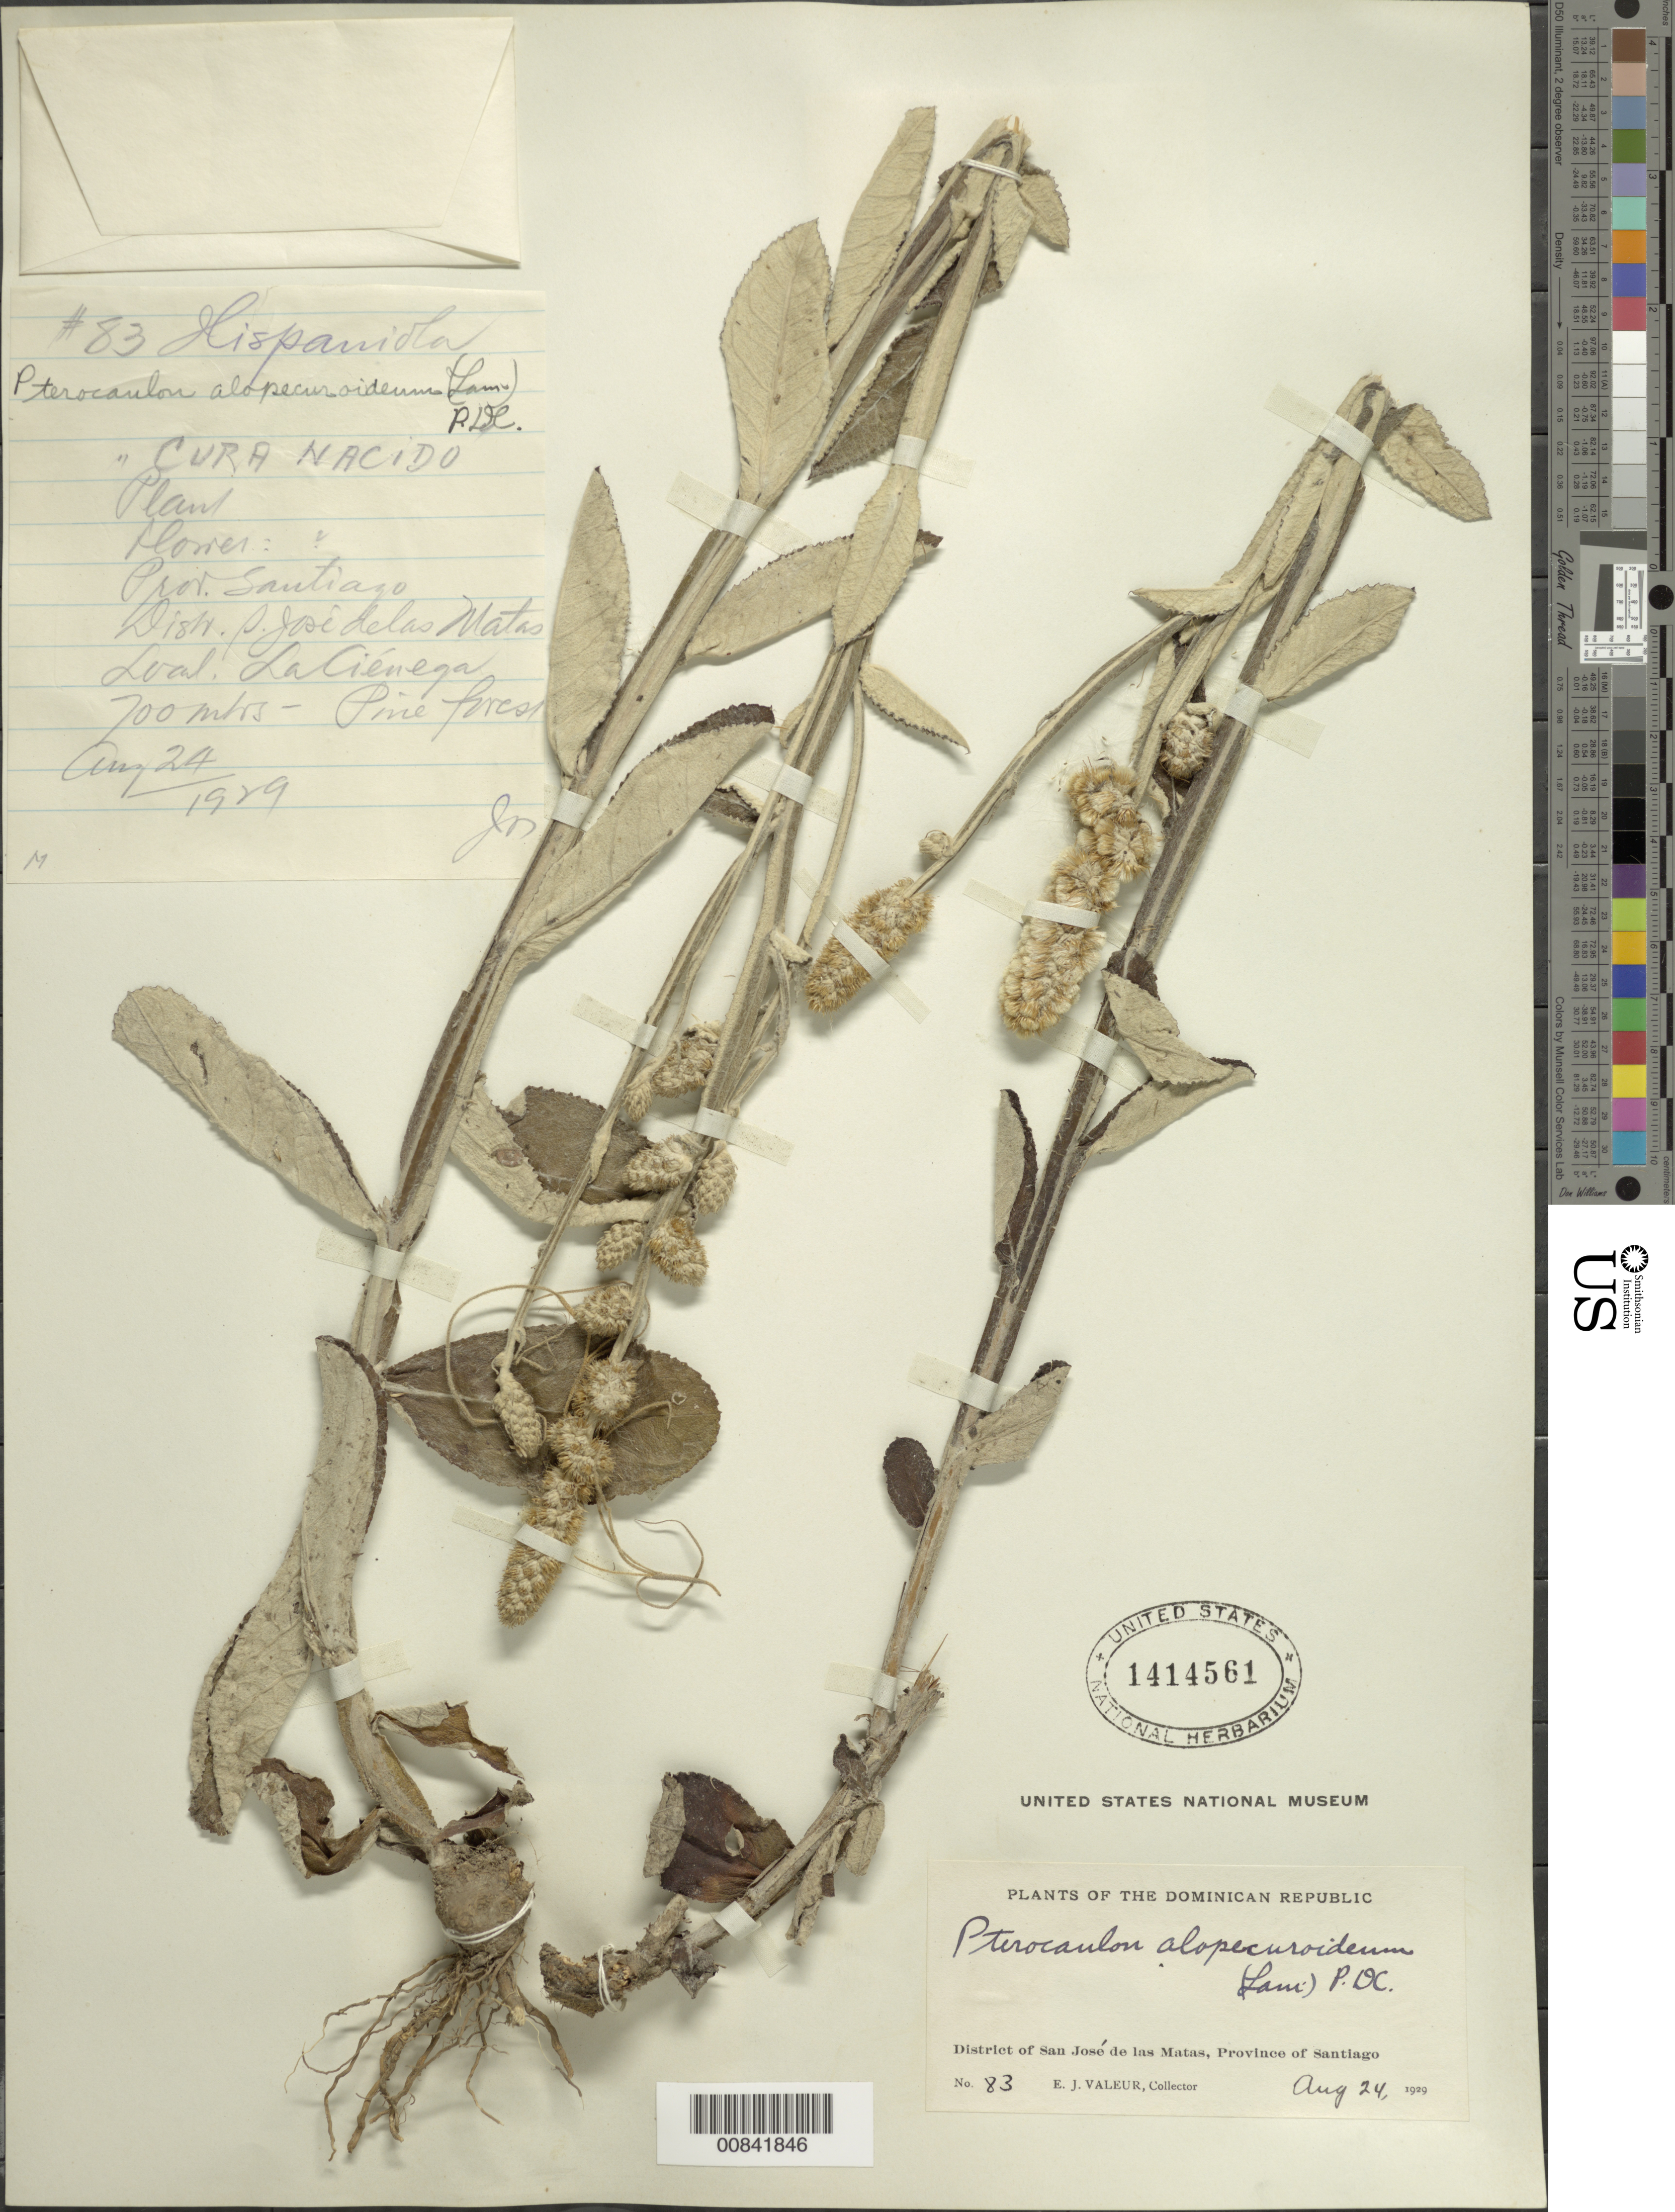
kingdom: Plantae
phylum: Tracheophyta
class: Magnoliopsida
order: Asterales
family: Asteraceae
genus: Pterocaulon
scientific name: Pterocaulon alopecuroides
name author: (Lam.) DC.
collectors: E. Valeur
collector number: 83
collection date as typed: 24 Aug 1929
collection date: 1929-08-24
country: Dominican Republic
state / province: Santiago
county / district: San José de las Matas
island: Hispaniola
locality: La Cienaga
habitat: Pine forest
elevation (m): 700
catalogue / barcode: US 1414561